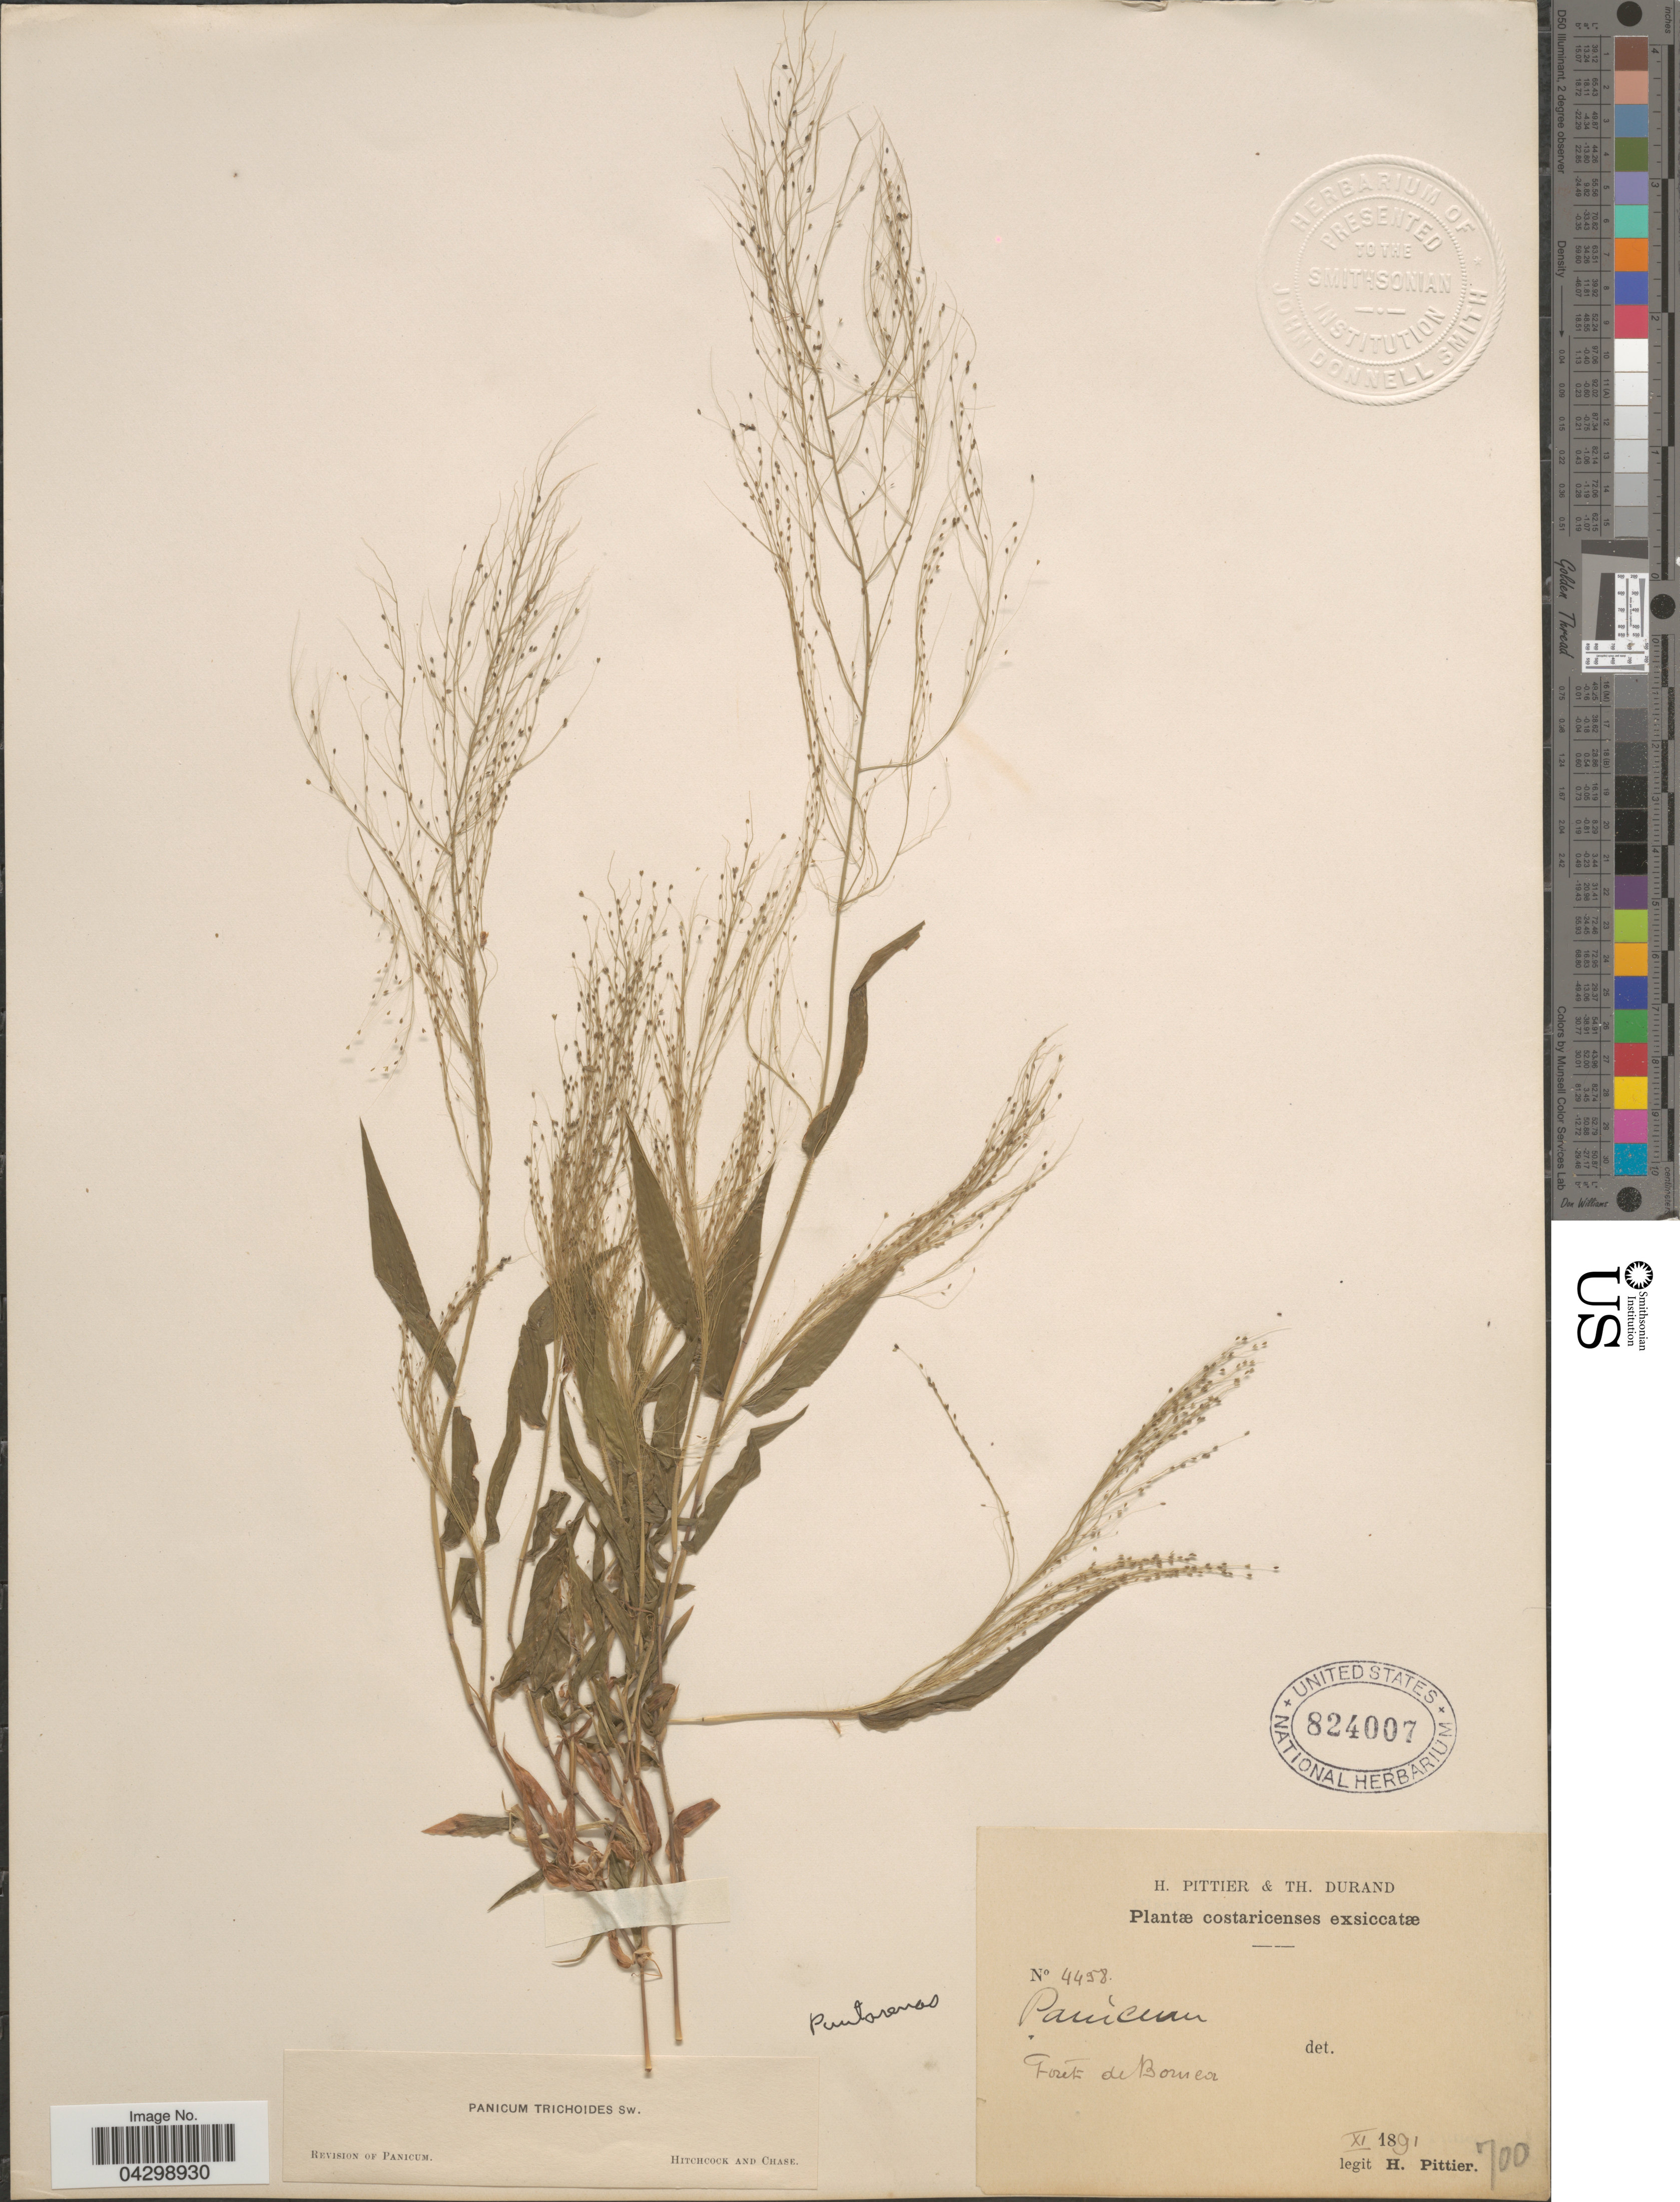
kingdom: Plantae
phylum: Tracheophyta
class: Liliopsida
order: Poales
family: Poaceae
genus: Panicum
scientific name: Panicum trichoides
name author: Sw.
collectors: H. F. Pittier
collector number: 4458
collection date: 1891-11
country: Costa Rica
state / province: Puntarenas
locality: Forêt de Boruca.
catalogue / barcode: US 824007